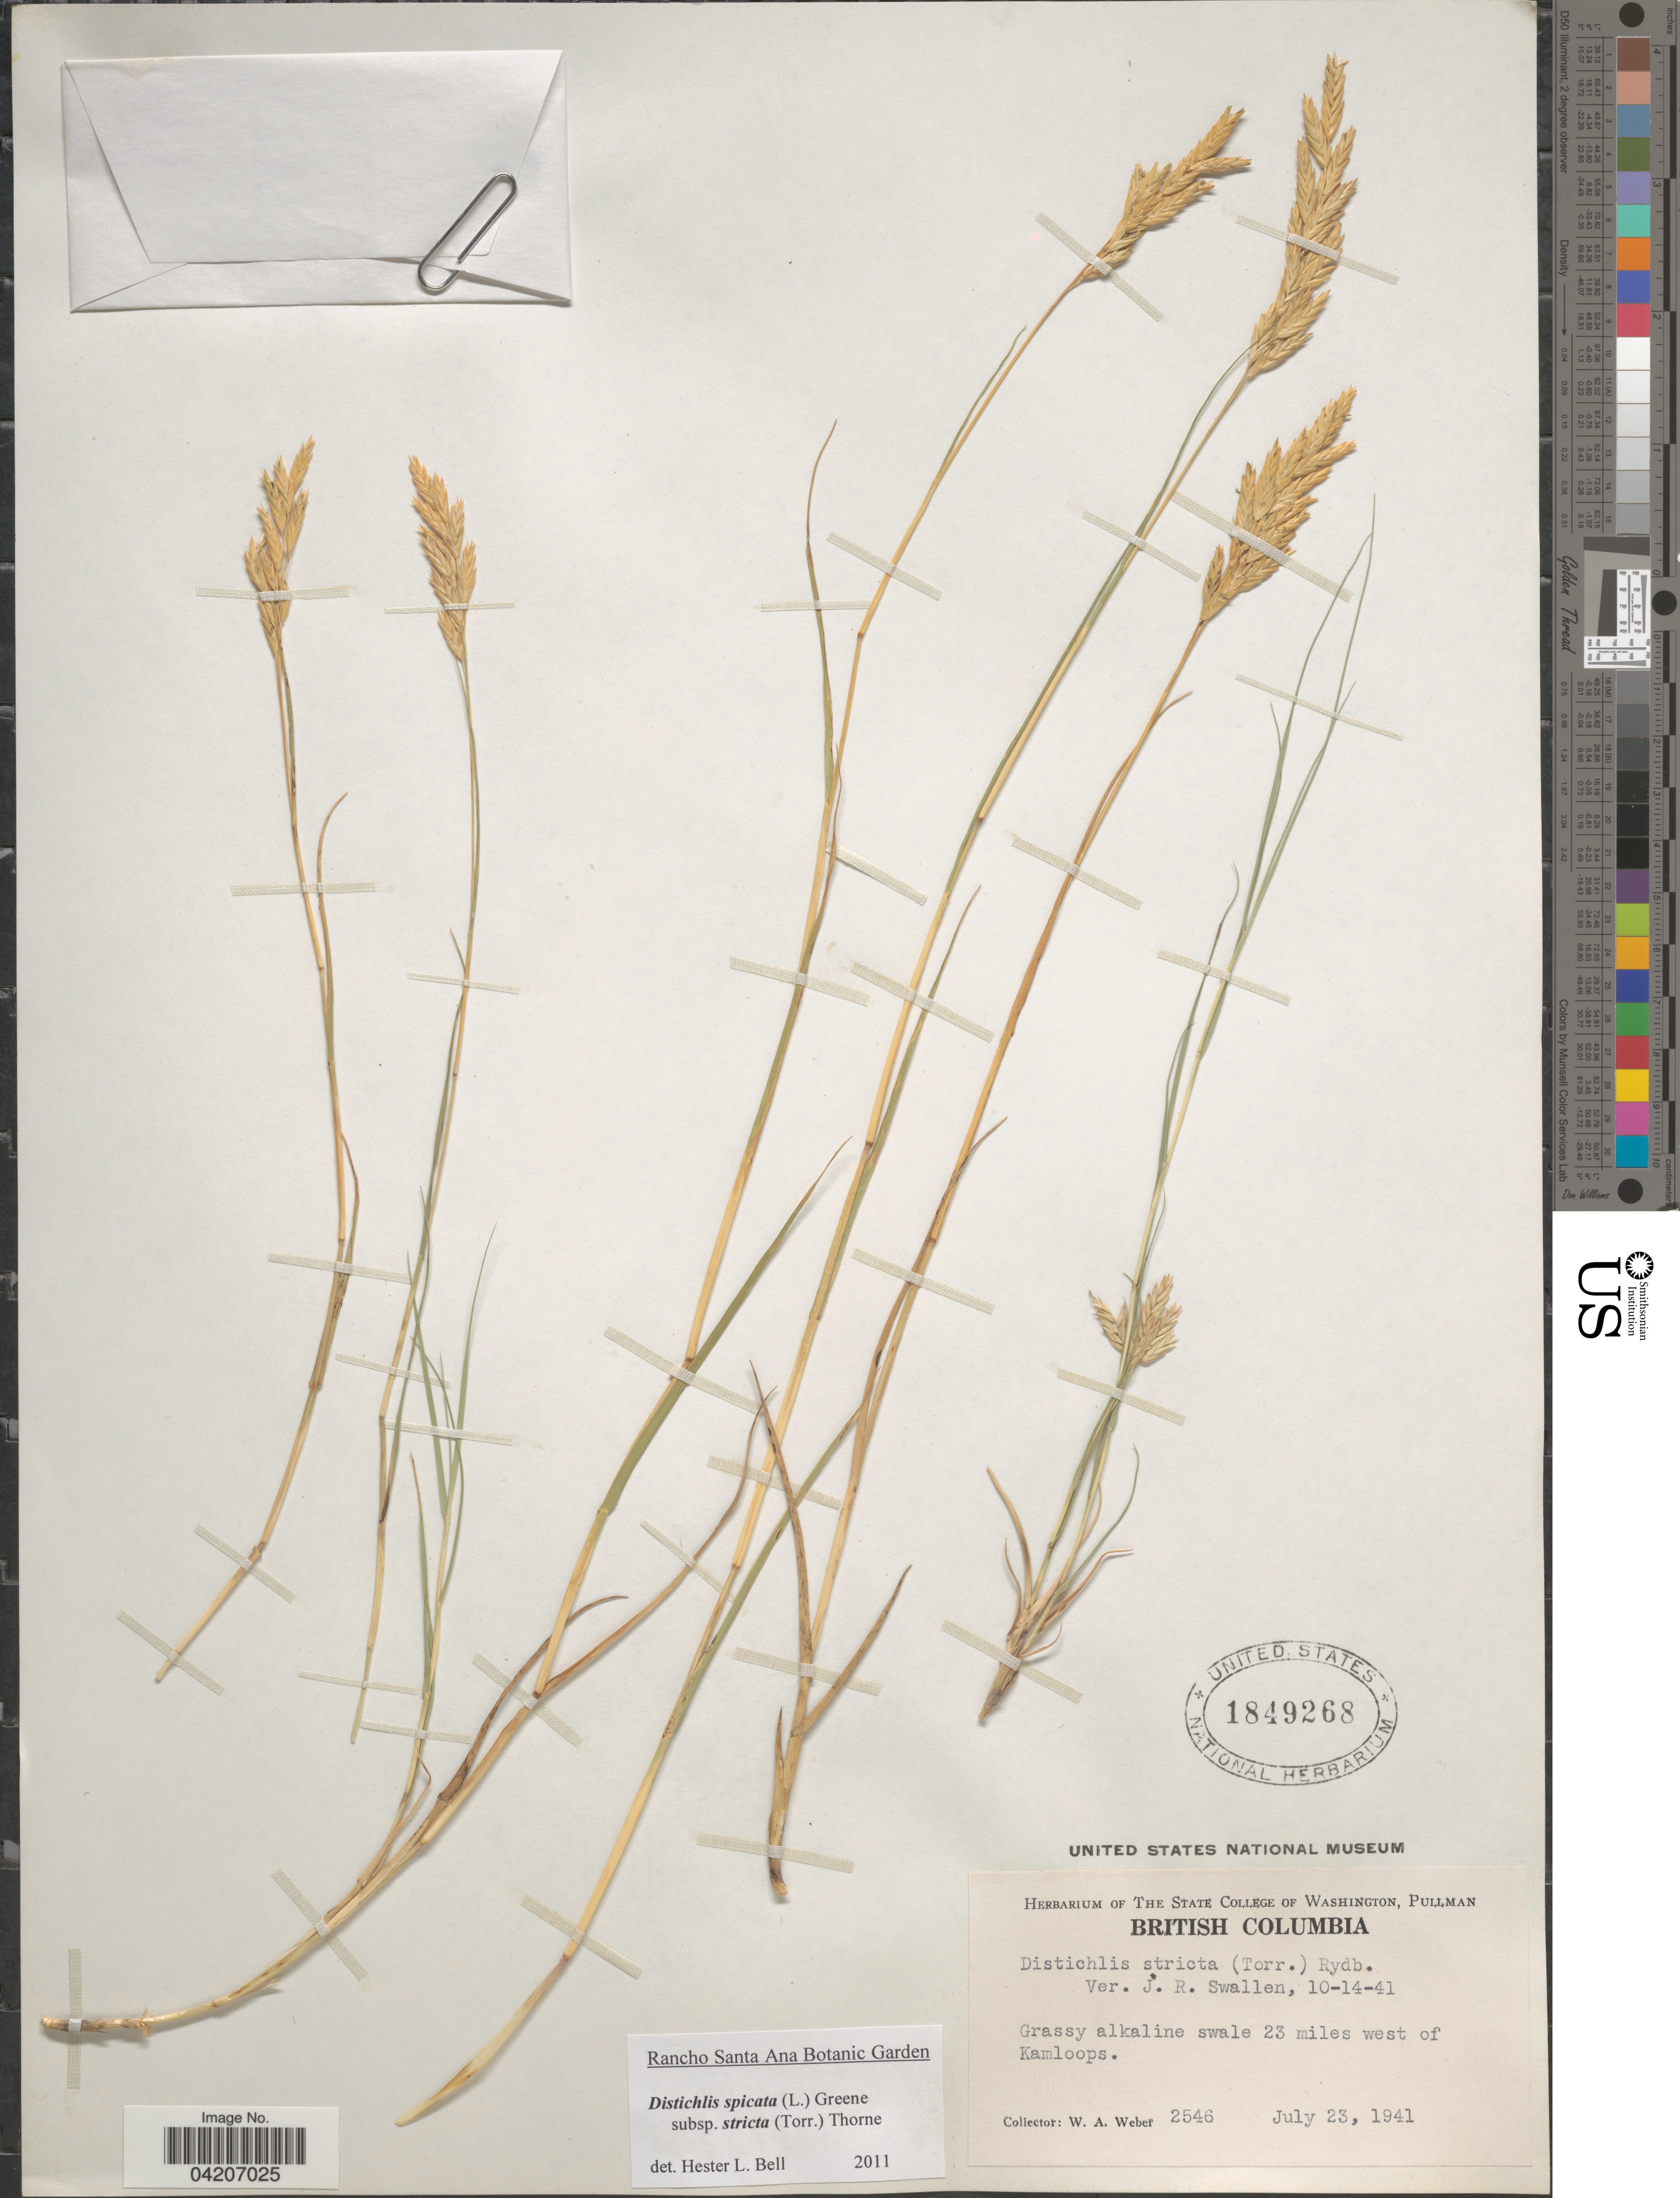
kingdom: Plantae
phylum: Tracheophyta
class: Liliopsida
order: Poales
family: Poaceae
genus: Distichlis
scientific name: Distichlis spicata subsp. stricta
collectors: W. A. Weber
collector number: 2546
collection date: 1941-07-23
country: Canada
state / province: British Columbia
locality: Grassy alkaline swale 23 miles west of Kamloops.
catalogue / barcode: US 1849268